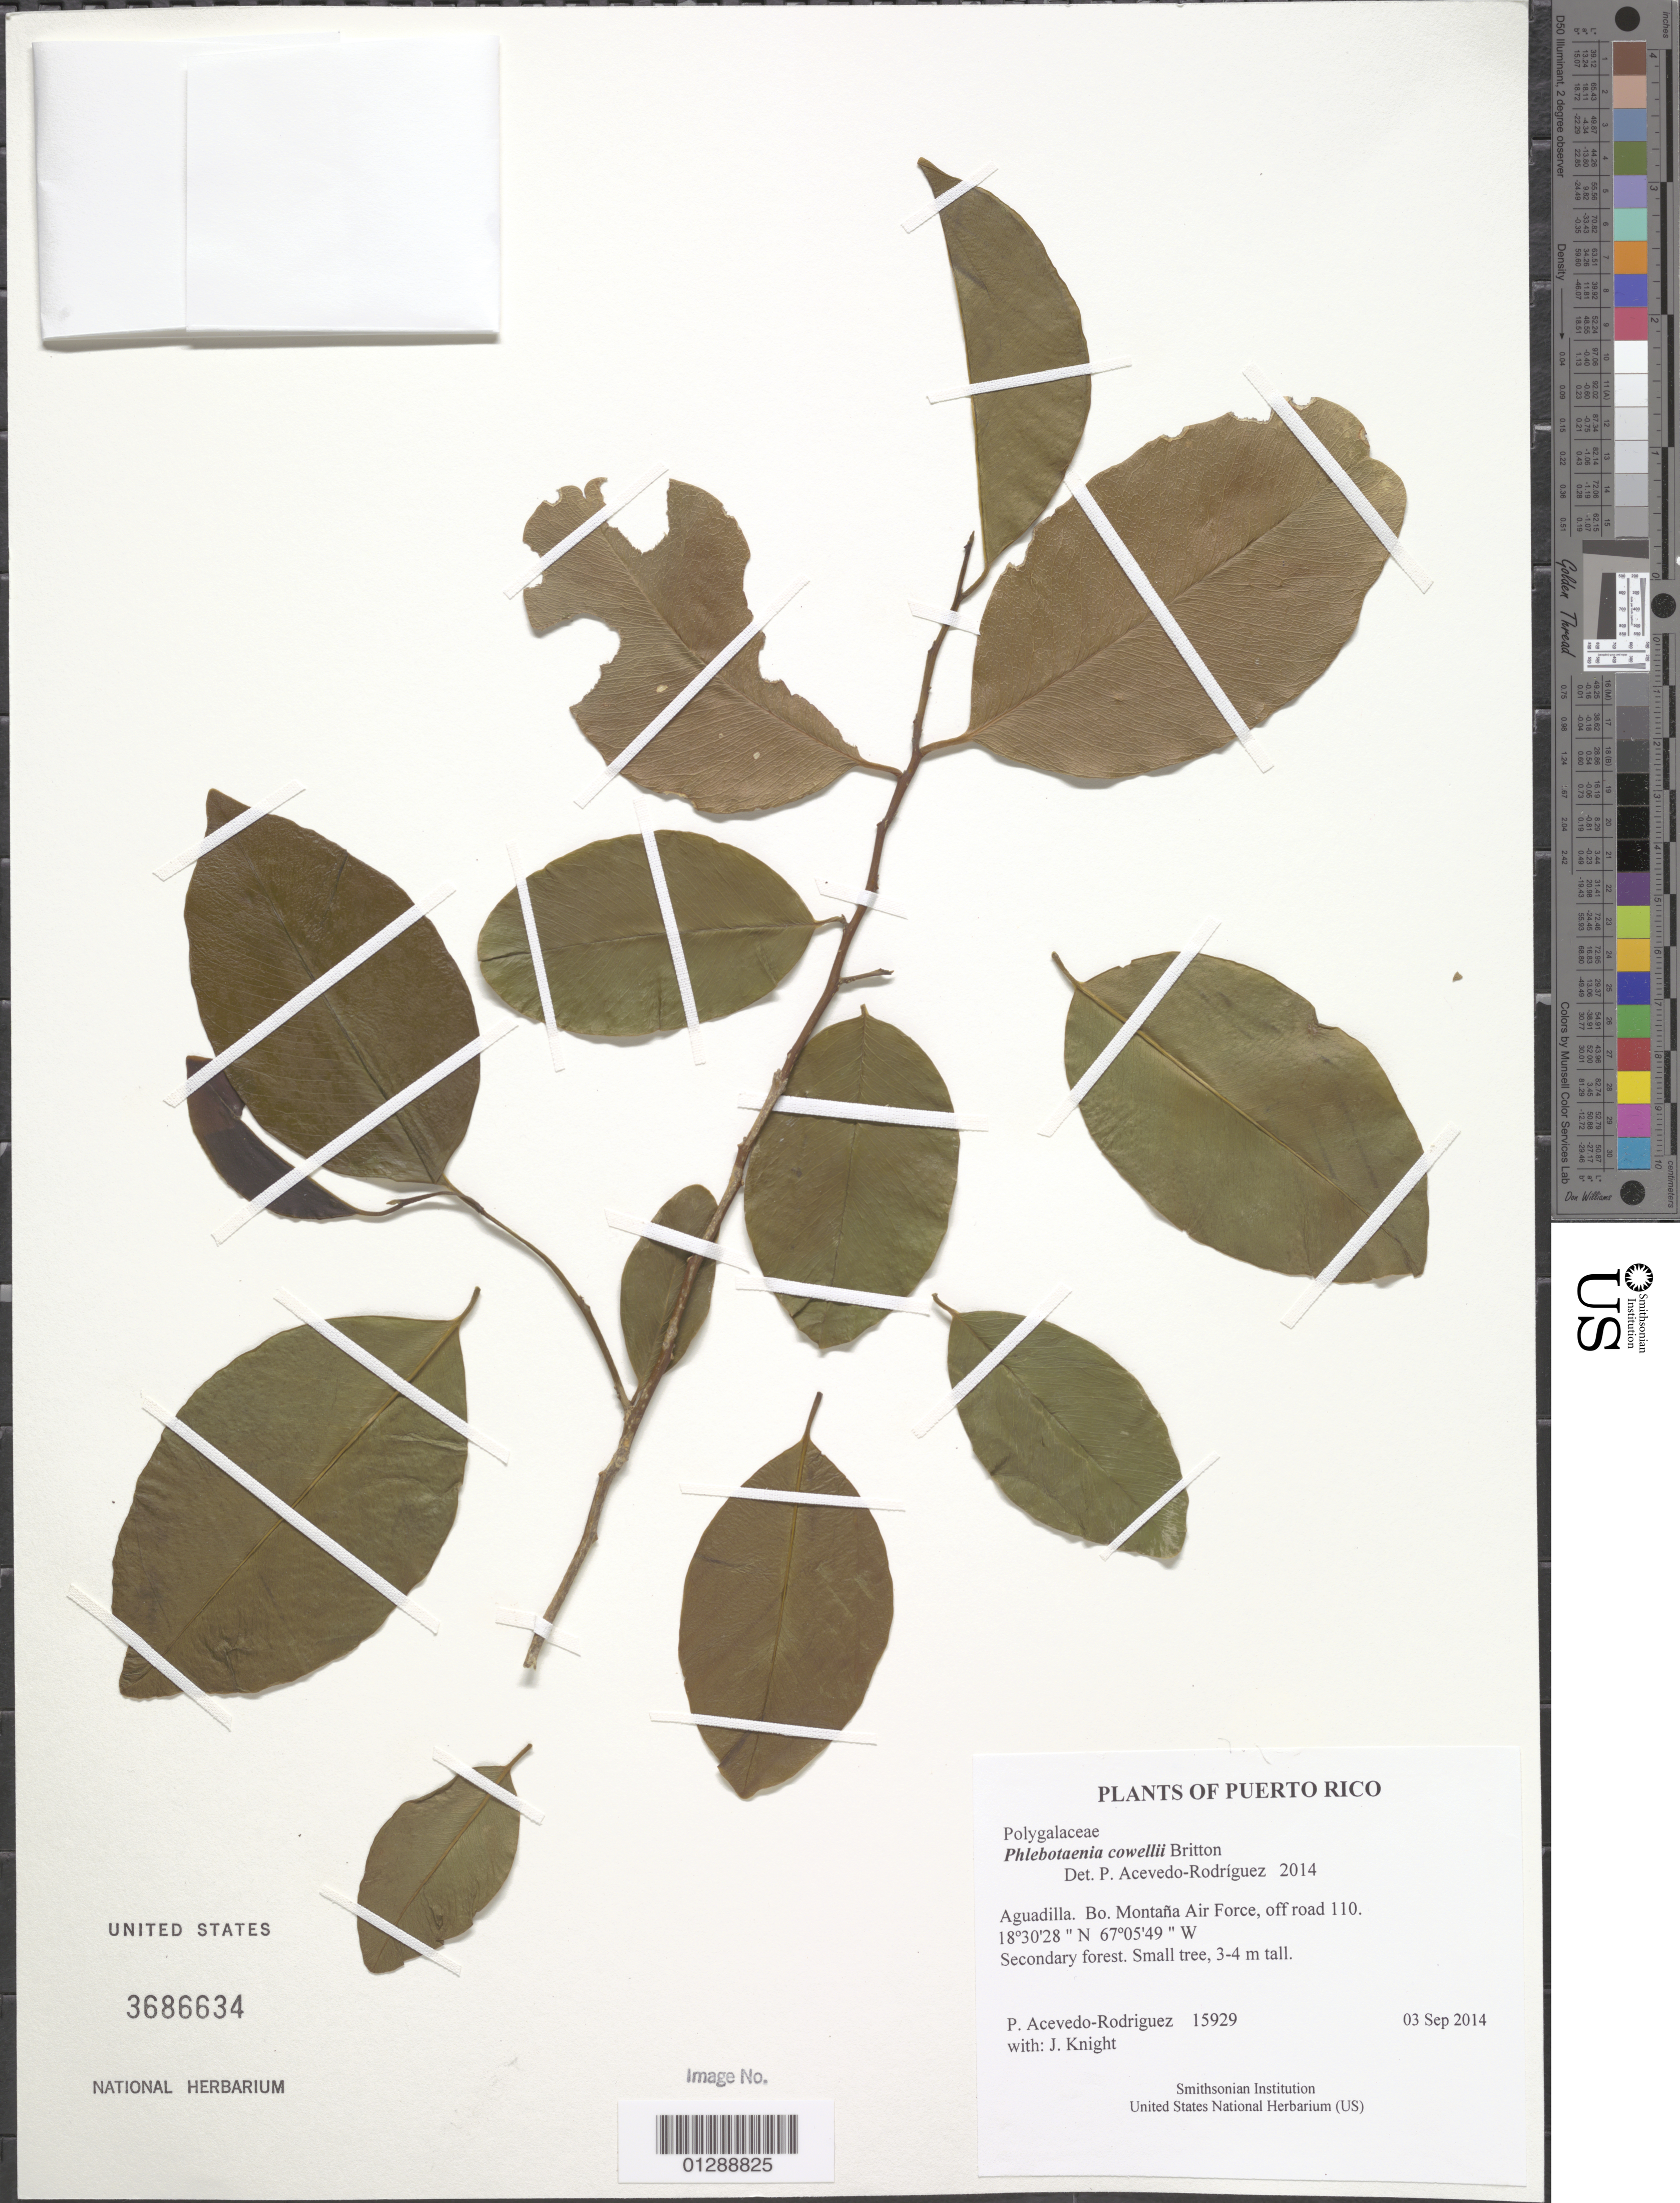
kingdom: Plantae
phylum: Tracheophyta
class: Magnoliopsida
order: Fabales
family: Polygalaceae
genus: Phlebotaenia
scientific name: Phlebotaenia cowellii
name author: Britton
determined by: Acevedo-Rodríguez, P., (BOT), Smithsonian Institution - National Museum of Natural History (UNITED STATES)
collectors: P. Acevedo-Rodr. & J. Knight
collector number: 15929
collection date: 2014-09-03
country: Puerto Rico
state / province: Aguadilla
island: Puerto Rico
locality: Bo. Montaña Air Force, off road 110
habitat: Secondary forest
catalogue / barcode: US 3686634